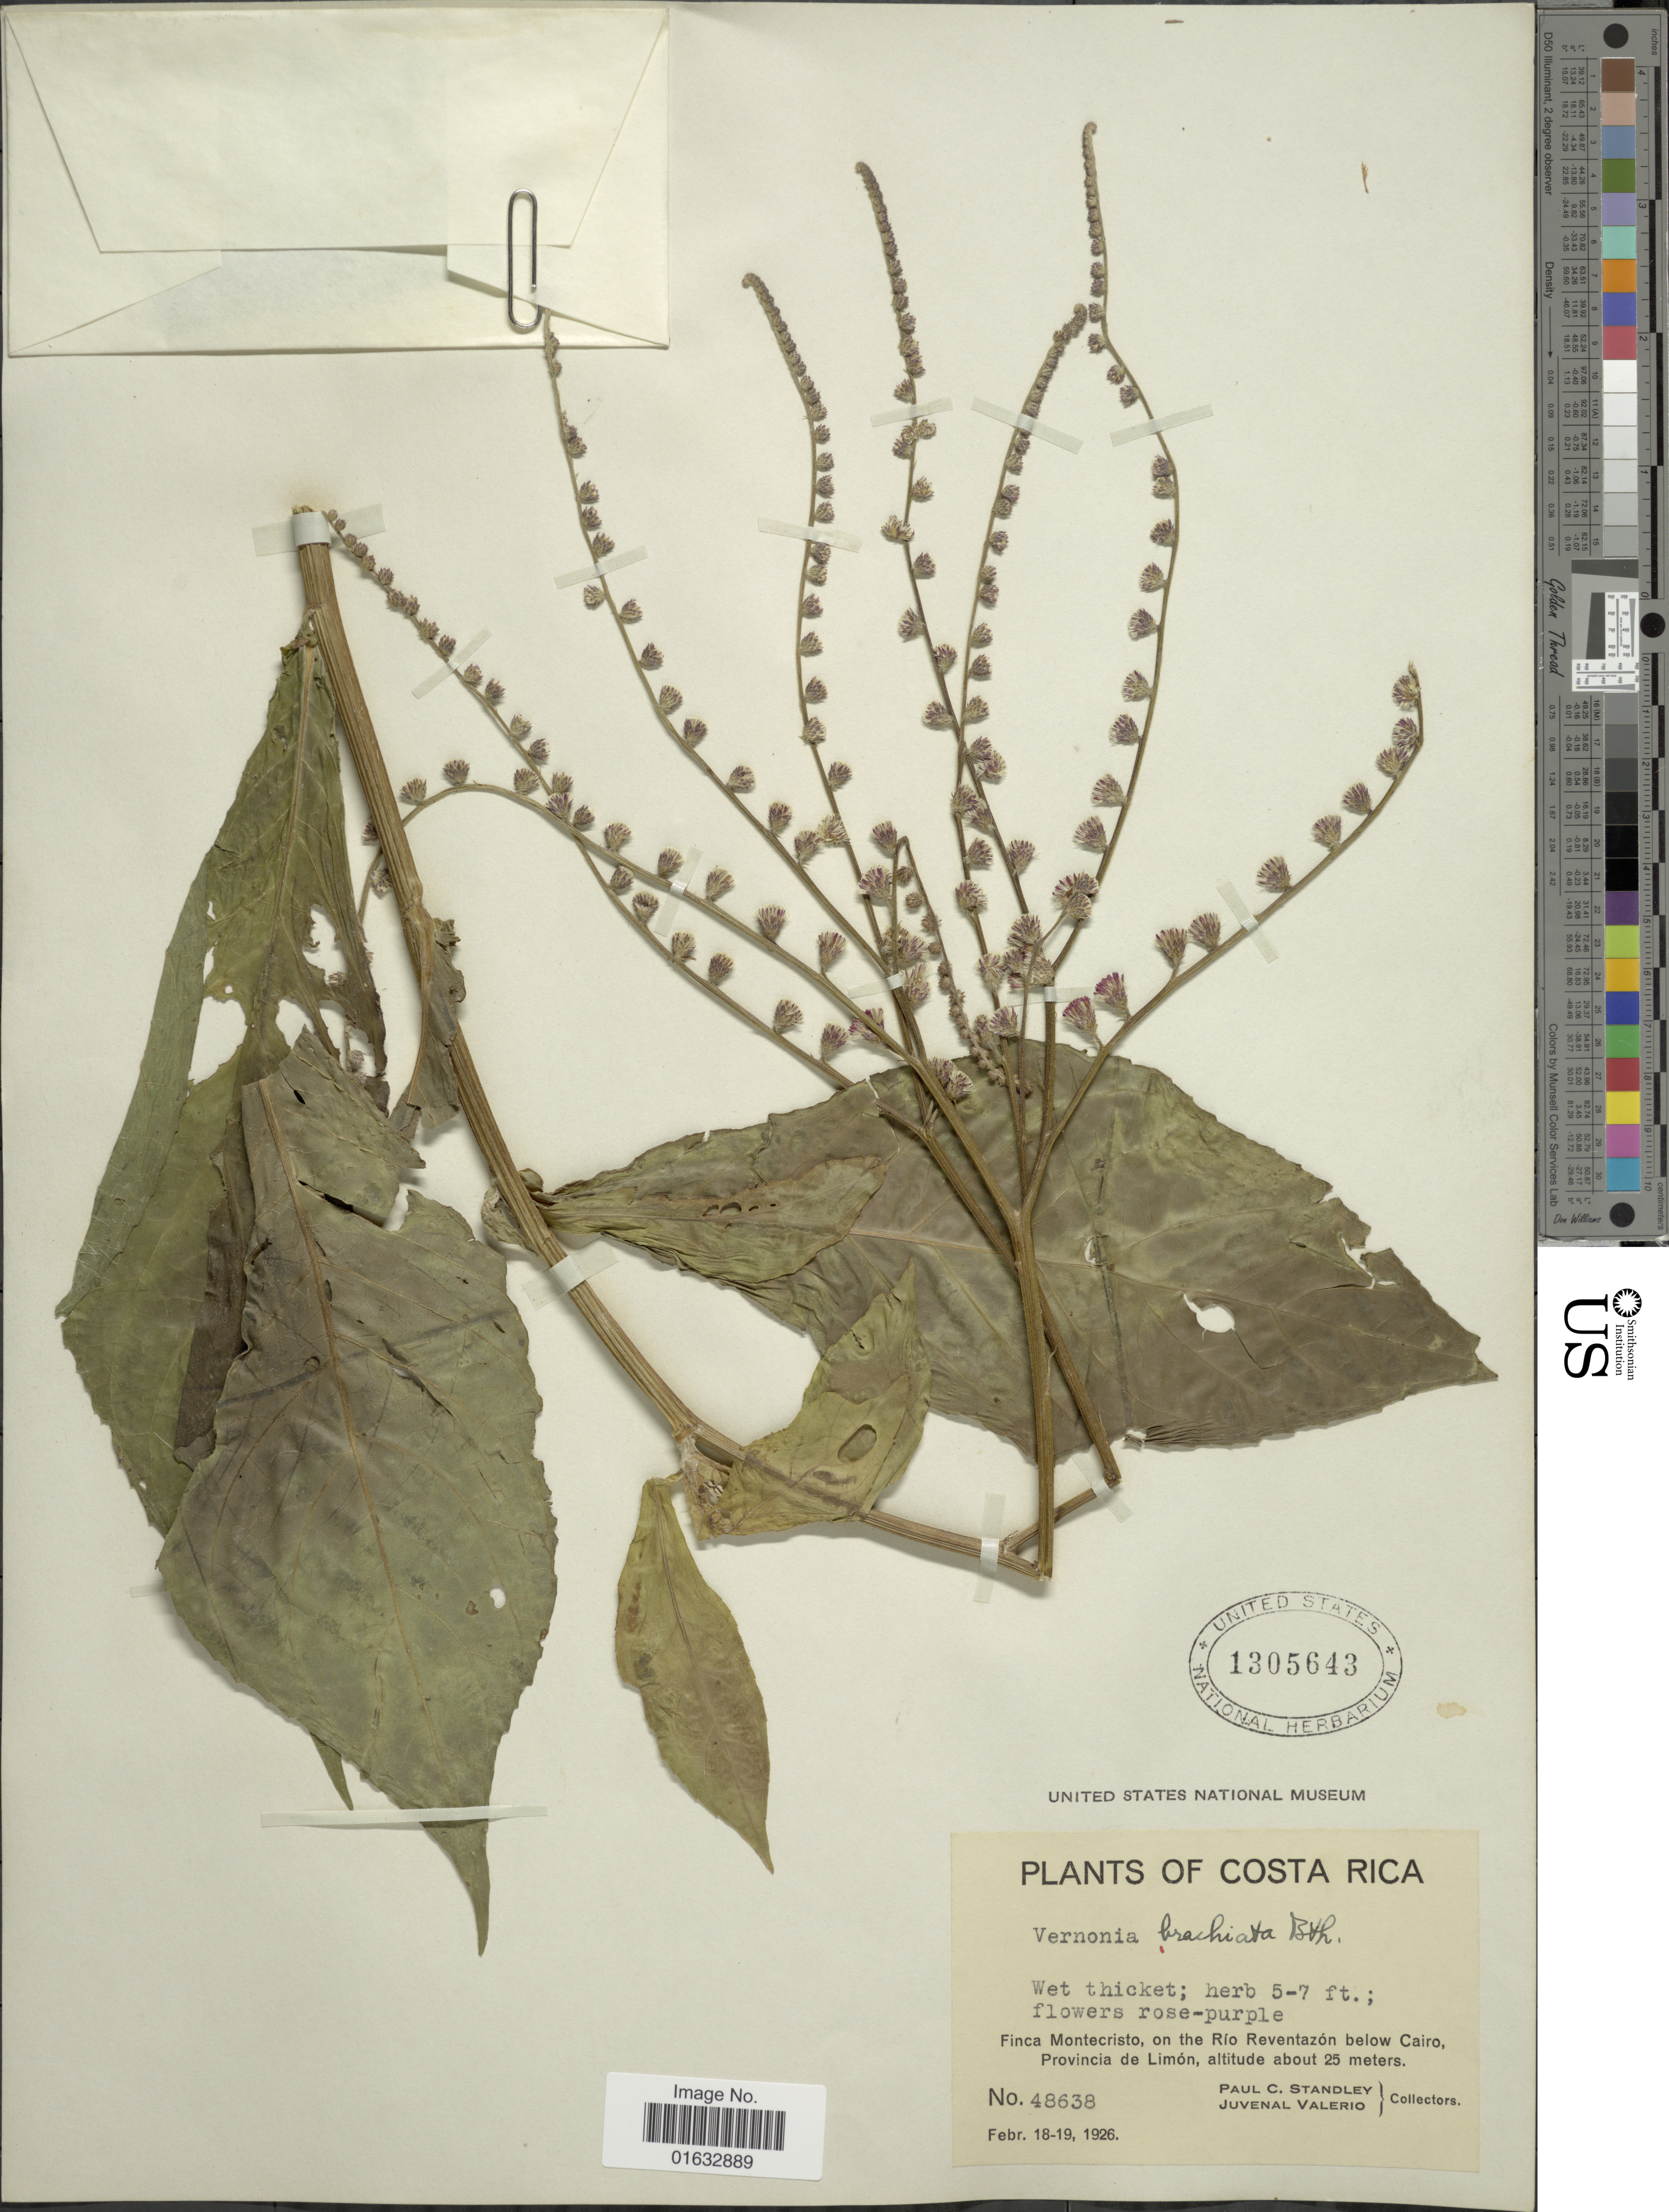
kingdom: Plantae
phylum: Tracheophyta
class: Magnoliopsida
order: Asterales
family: Asteraceae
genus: Eirmocephala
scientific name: Eirmocephala brachiata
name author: (Benth.) H. Rob.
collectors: P. C. Standley & J. Valerio R.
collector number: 48638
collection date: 1926-02-18/1926-02-19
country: Costa Rica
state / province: Limón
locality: Finca Montecristo, on the Reventazon below Cairo, Provincia de Limon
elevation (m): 25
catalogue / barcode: US 1305643